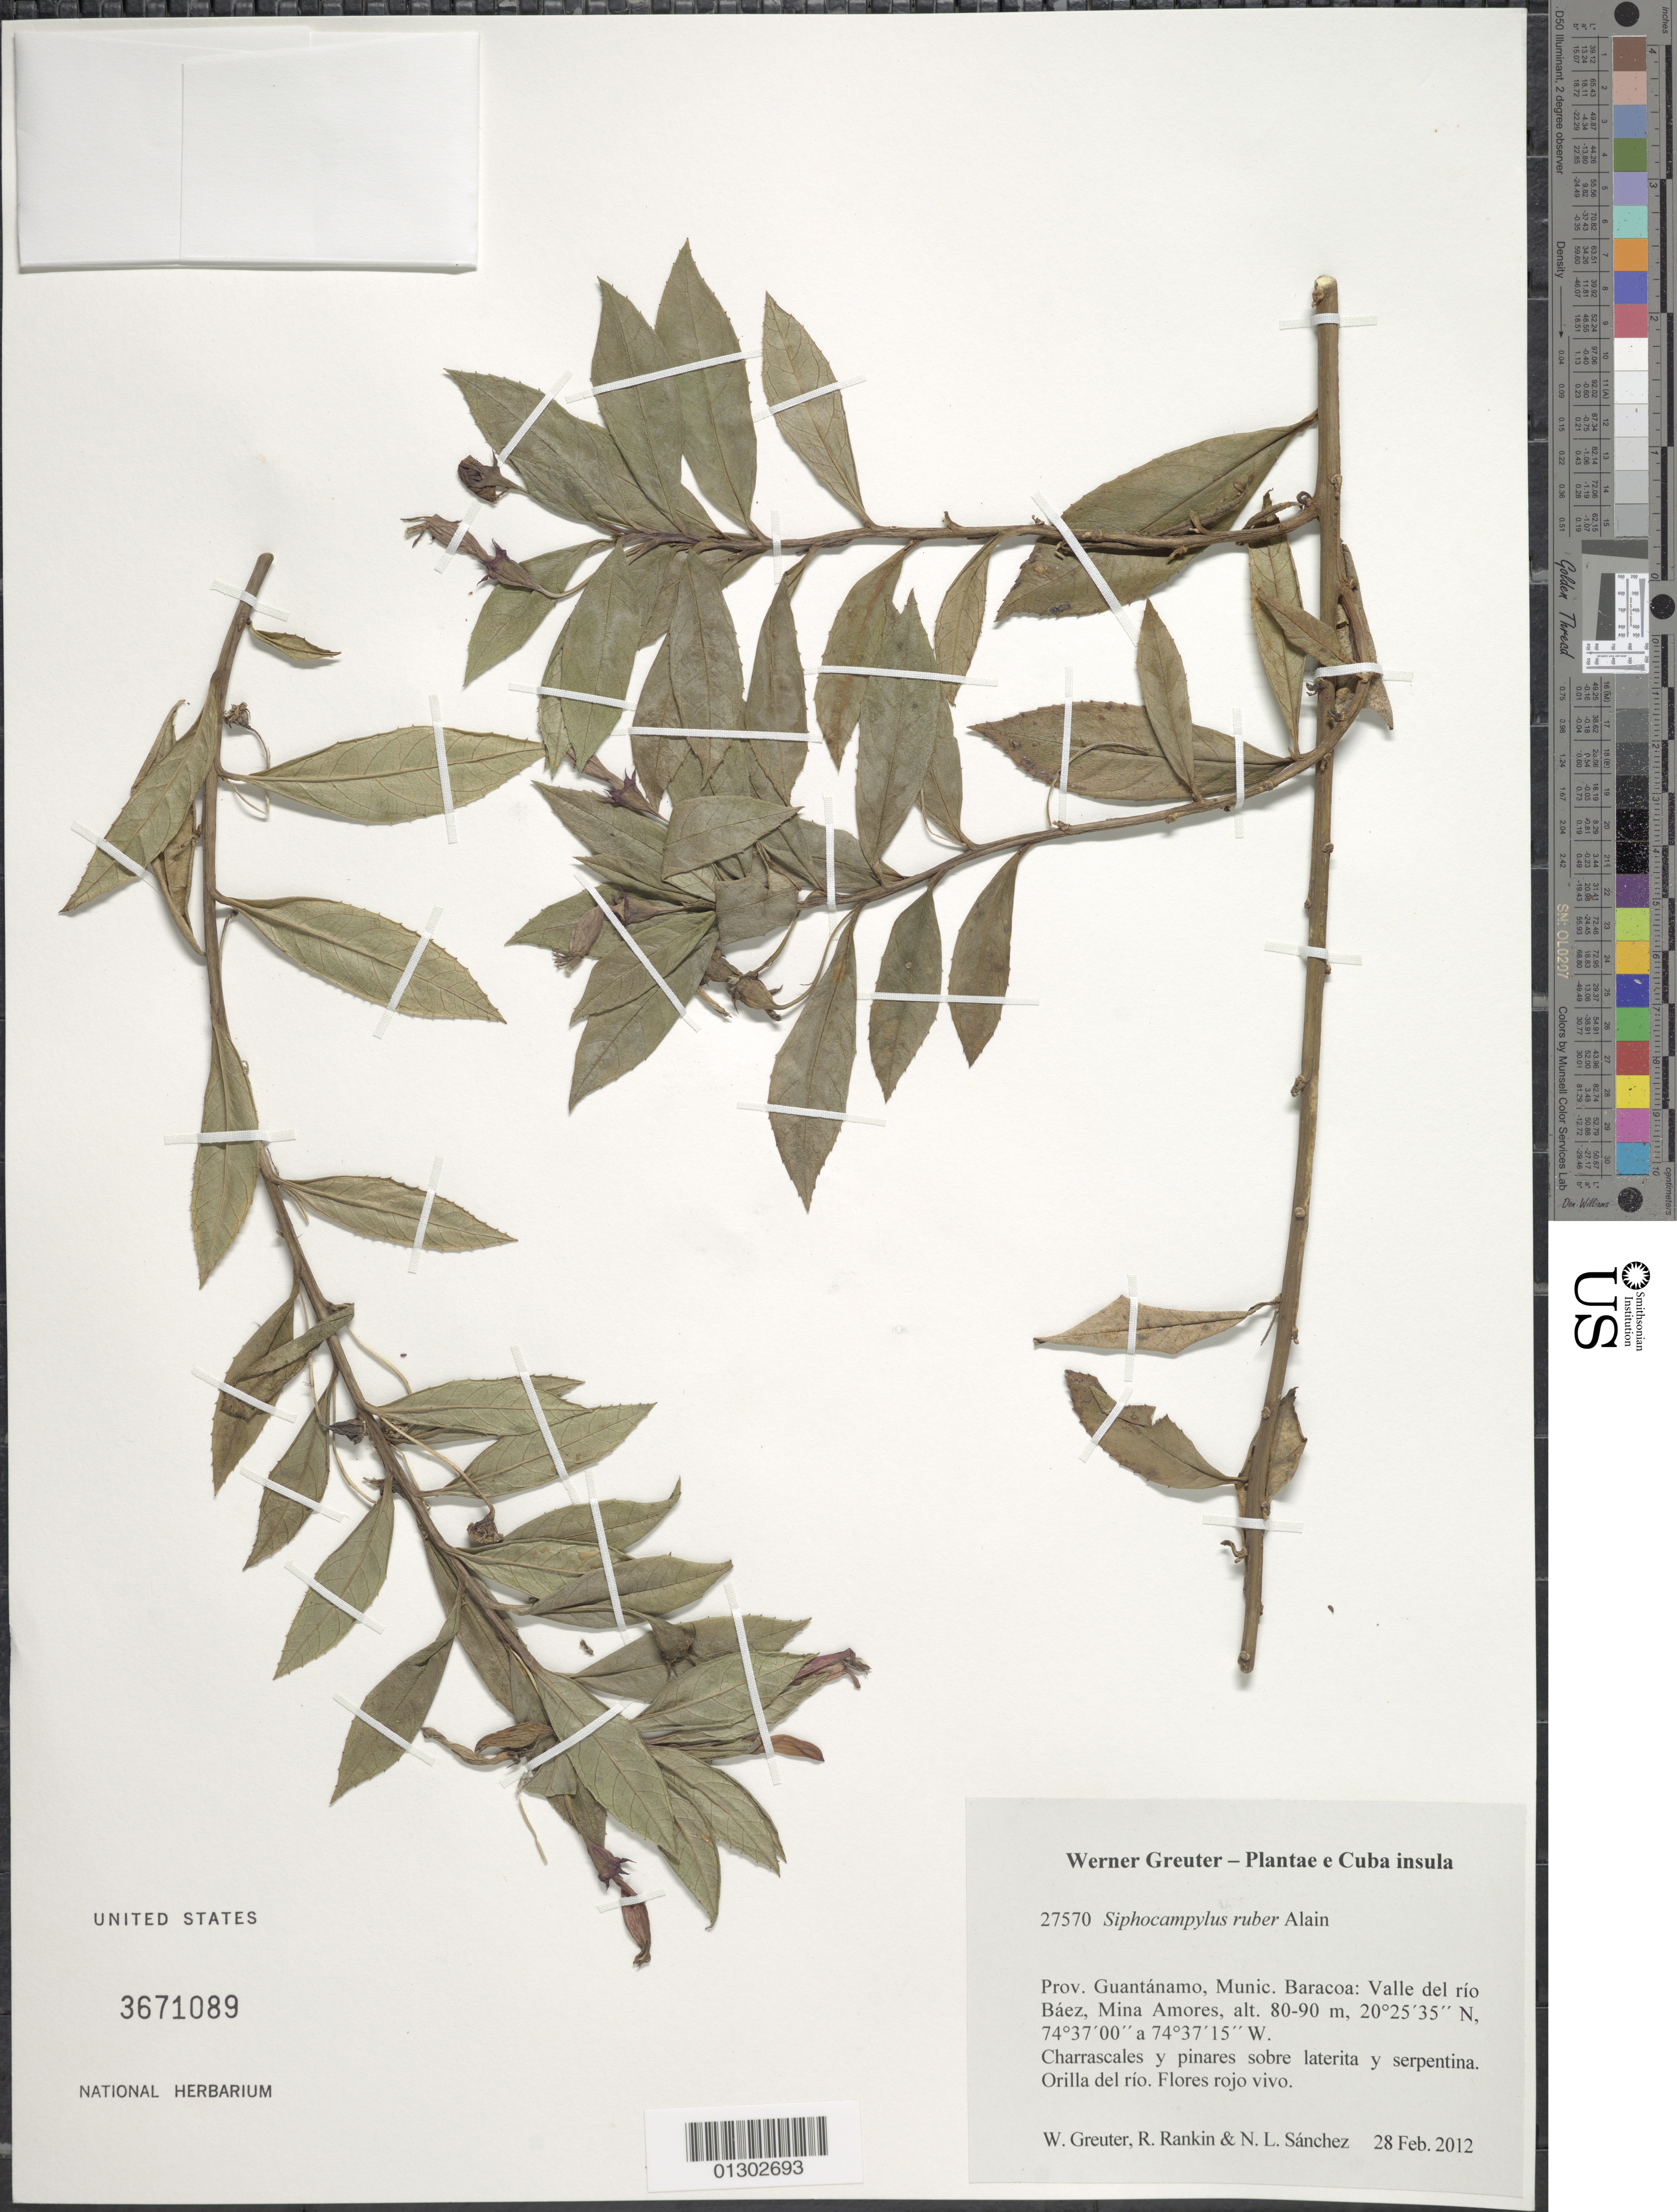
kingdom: Plantae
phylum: Tracheophyta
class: Magnoliopsida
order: Asterales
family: Campanulaceae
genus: Siphocampylus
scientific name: Siphocampylus ruber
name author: Alain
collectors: W. R. Greuter, R. Rankin Rodriguez & N. Sanchez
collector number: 27570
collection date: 2012-02-28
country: Cuba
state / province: Guantanamo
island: Cuba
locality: Munic. Baracoa; valle del río Báez, Mina Amores.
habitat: Charrascales y pinares sobre laterita y serpentina. Orilla del río.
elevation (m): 80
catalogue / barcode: US 3671089